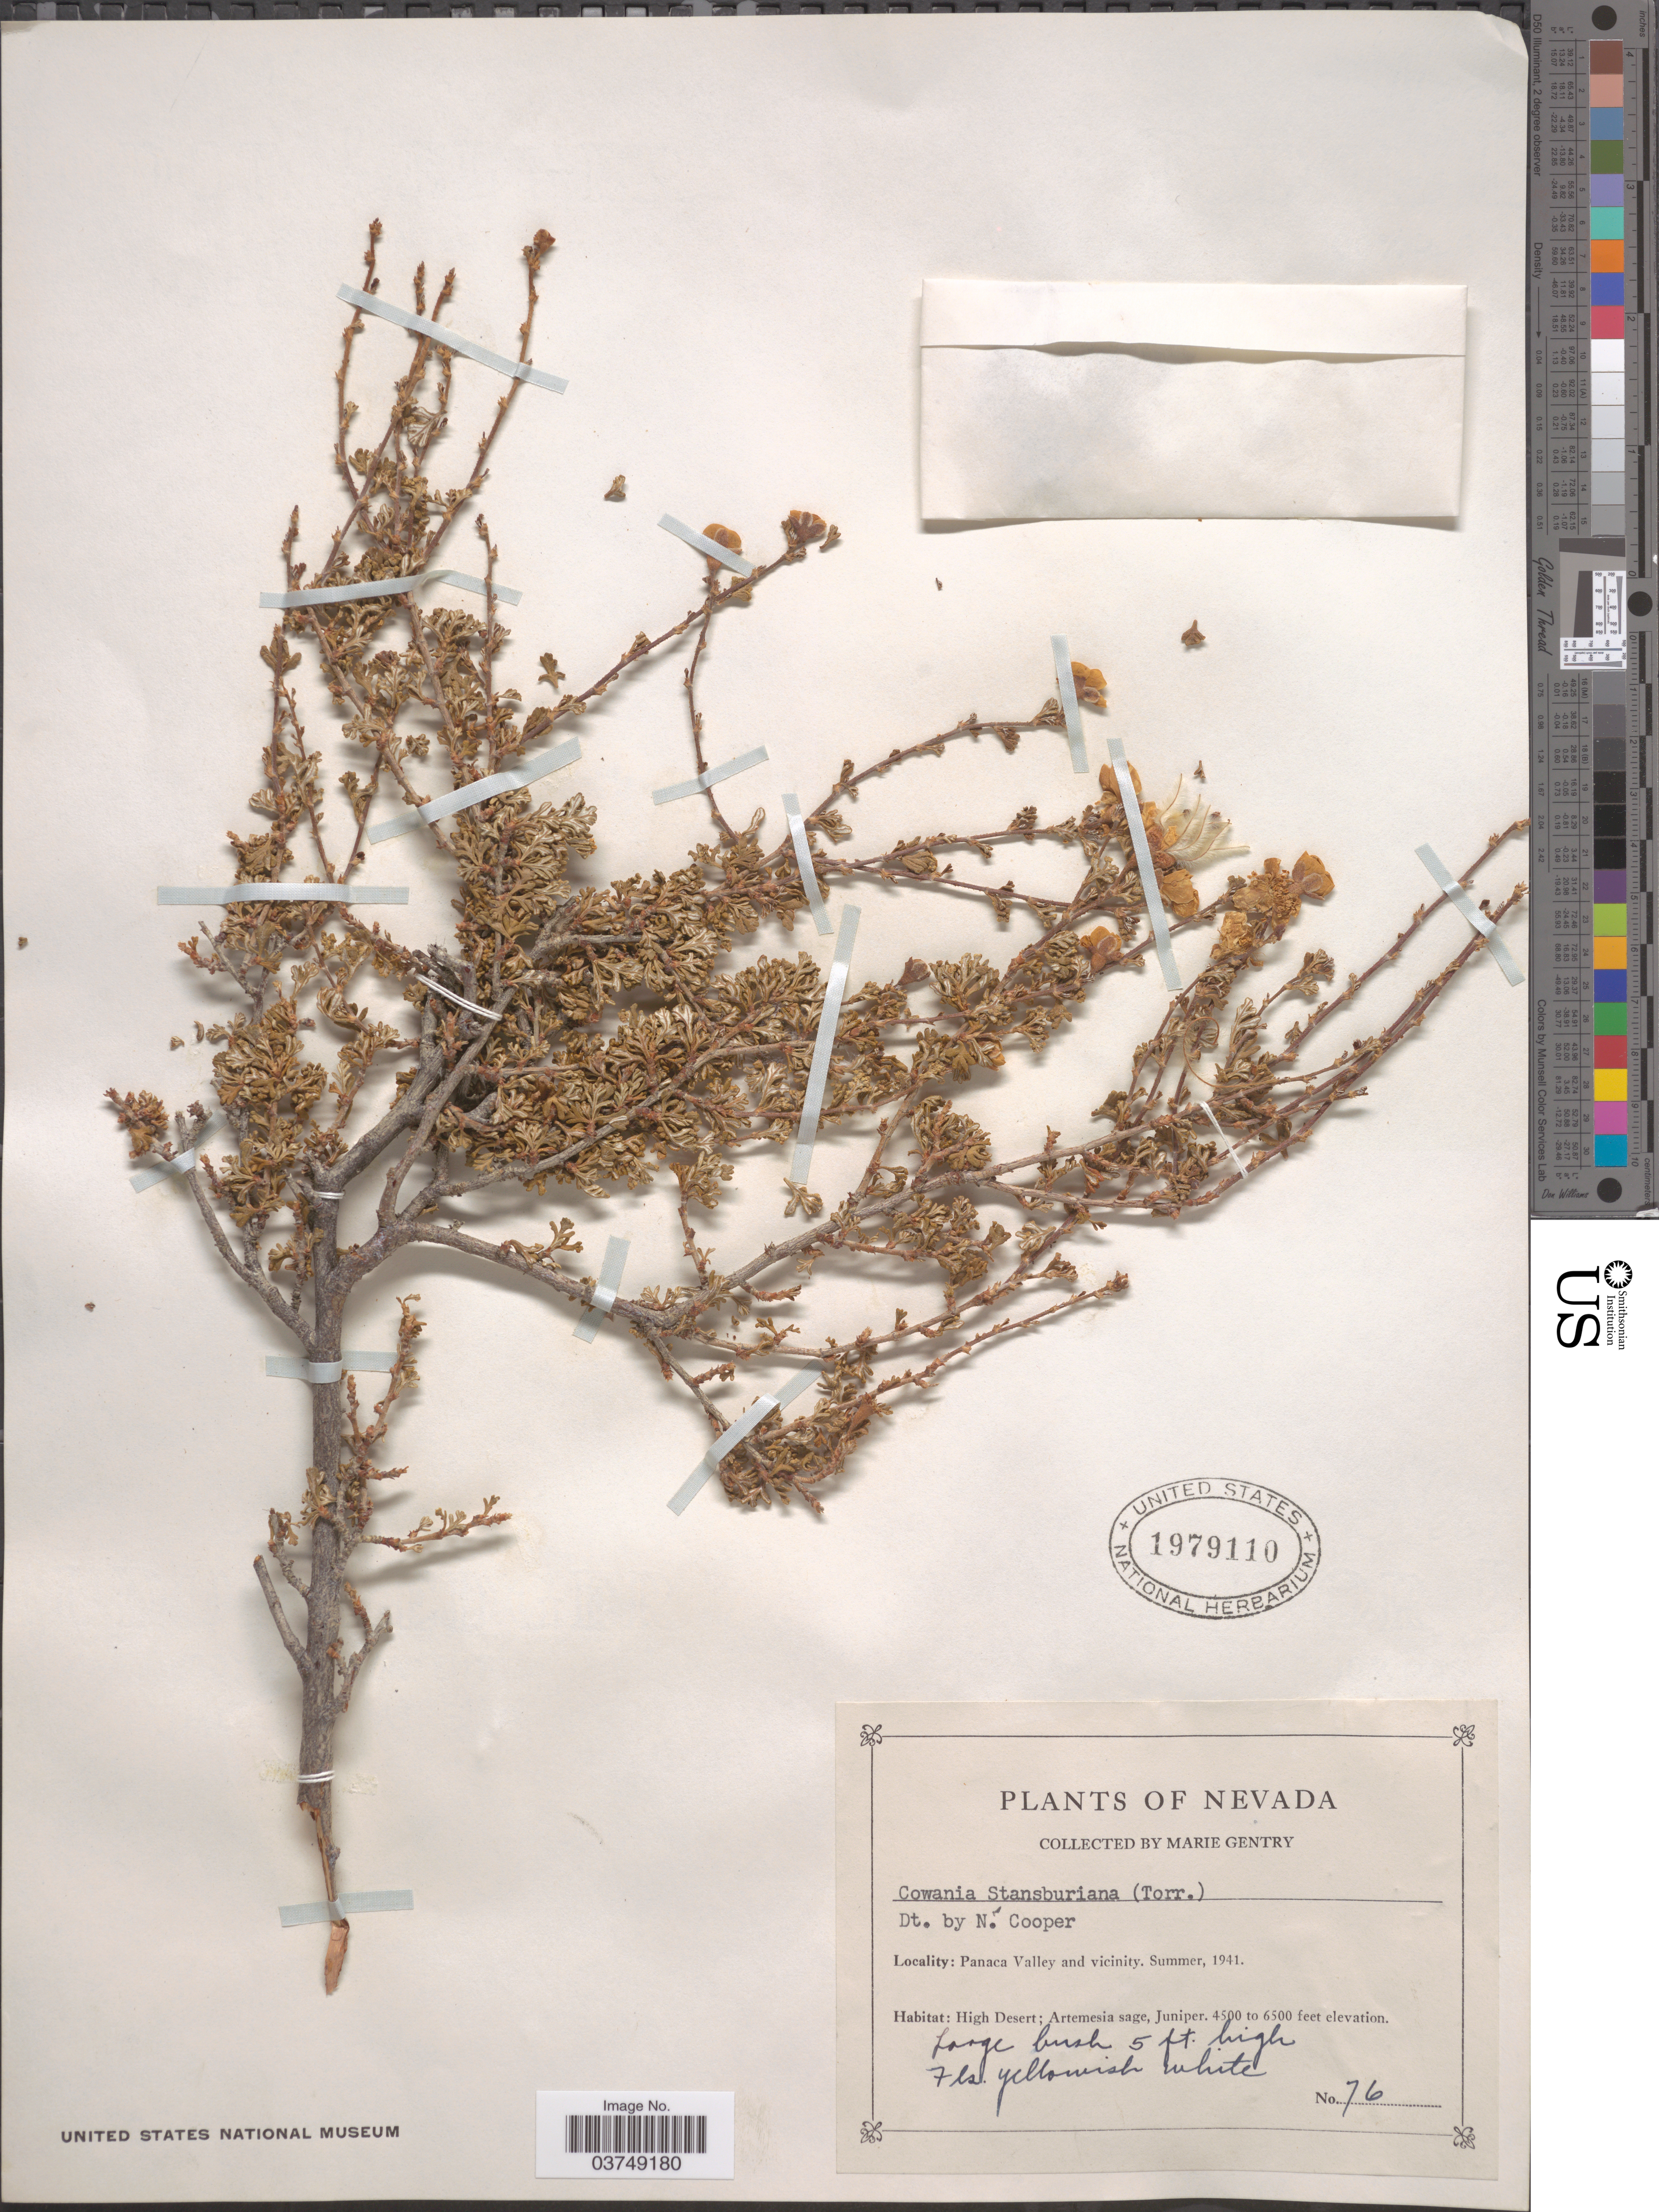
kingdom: Plantae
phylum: Tracheophyta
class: Magnoliopsida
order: Rosales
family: Rosaceae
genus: Purshia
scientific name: Purshia stansburyana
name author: (Torr.) Henrickson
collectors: M. Gentry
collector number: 76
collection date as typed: Summer, 1941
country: United States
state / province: Nevada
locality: Panaca valley and vicinity.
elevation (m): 1372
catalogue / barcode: US 1979110